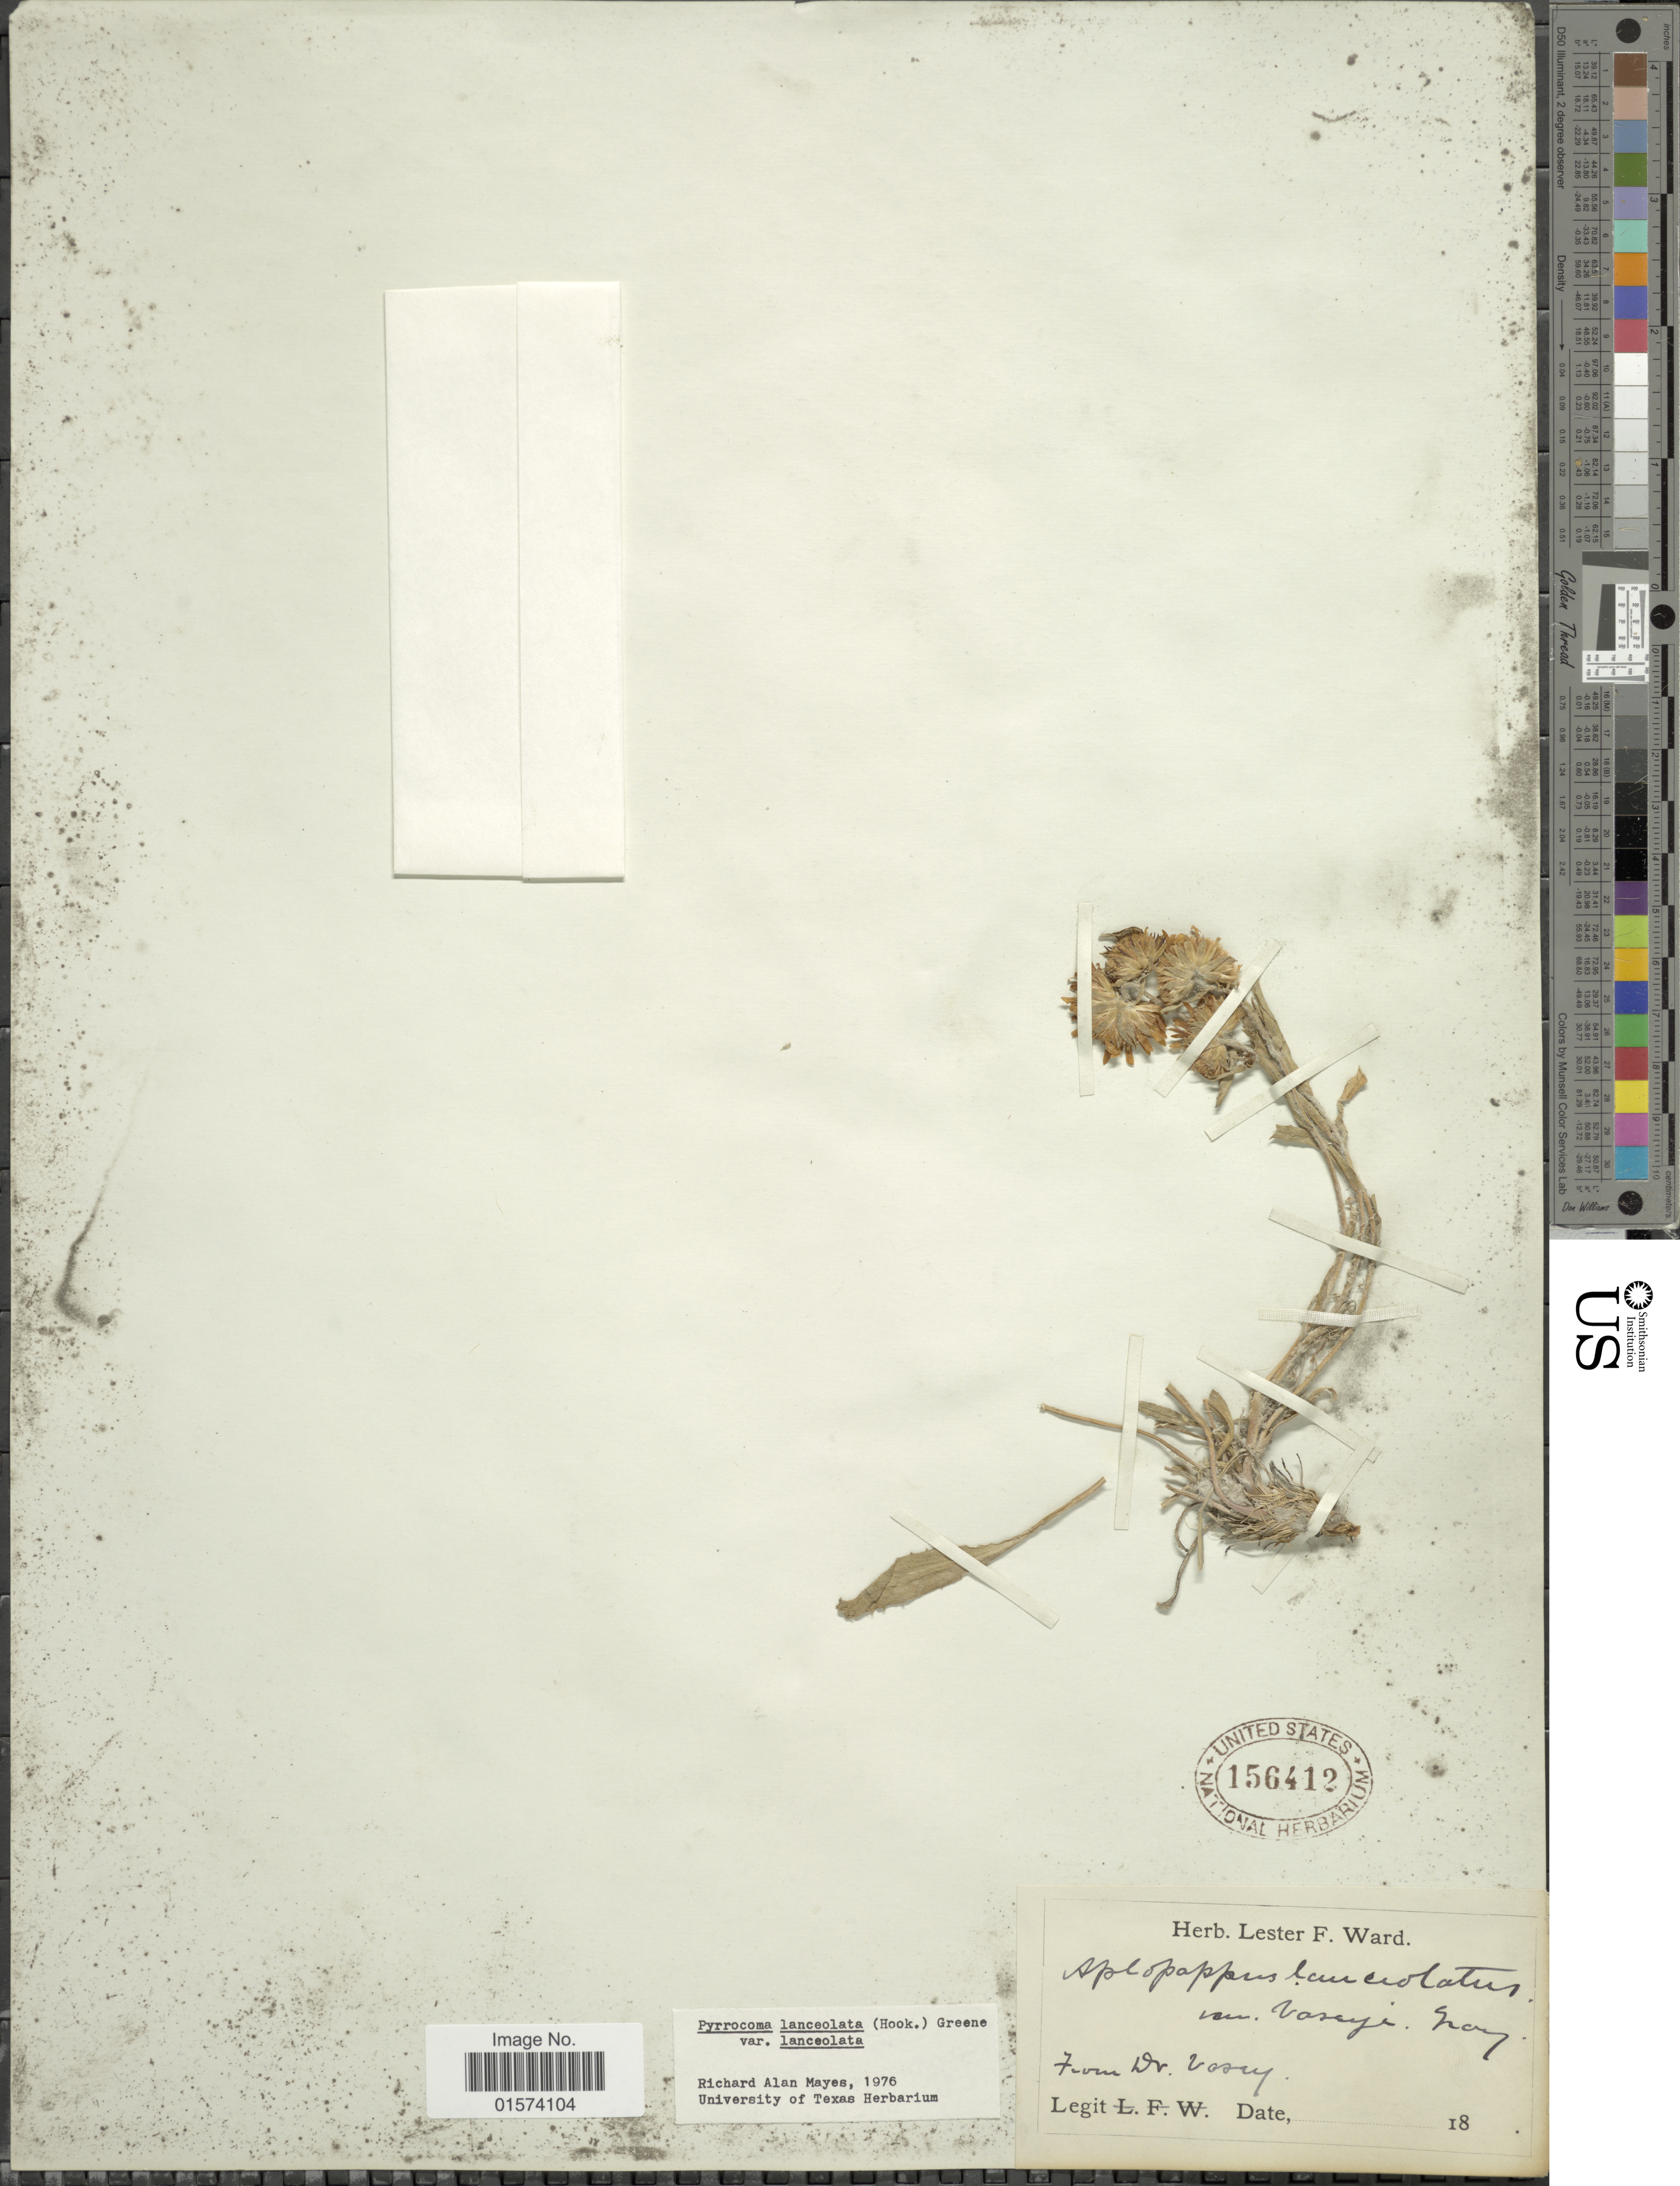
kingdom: Plantae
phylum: Tracheophyta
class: Magnoliopsida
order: Asterales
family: Asteraceae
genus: Pyrrocoma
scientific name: Pyrrocoma lanceolata var. lanceolata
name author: (Hook.) Greene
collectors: Vasey, --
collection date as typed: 18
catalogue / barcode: US 156412